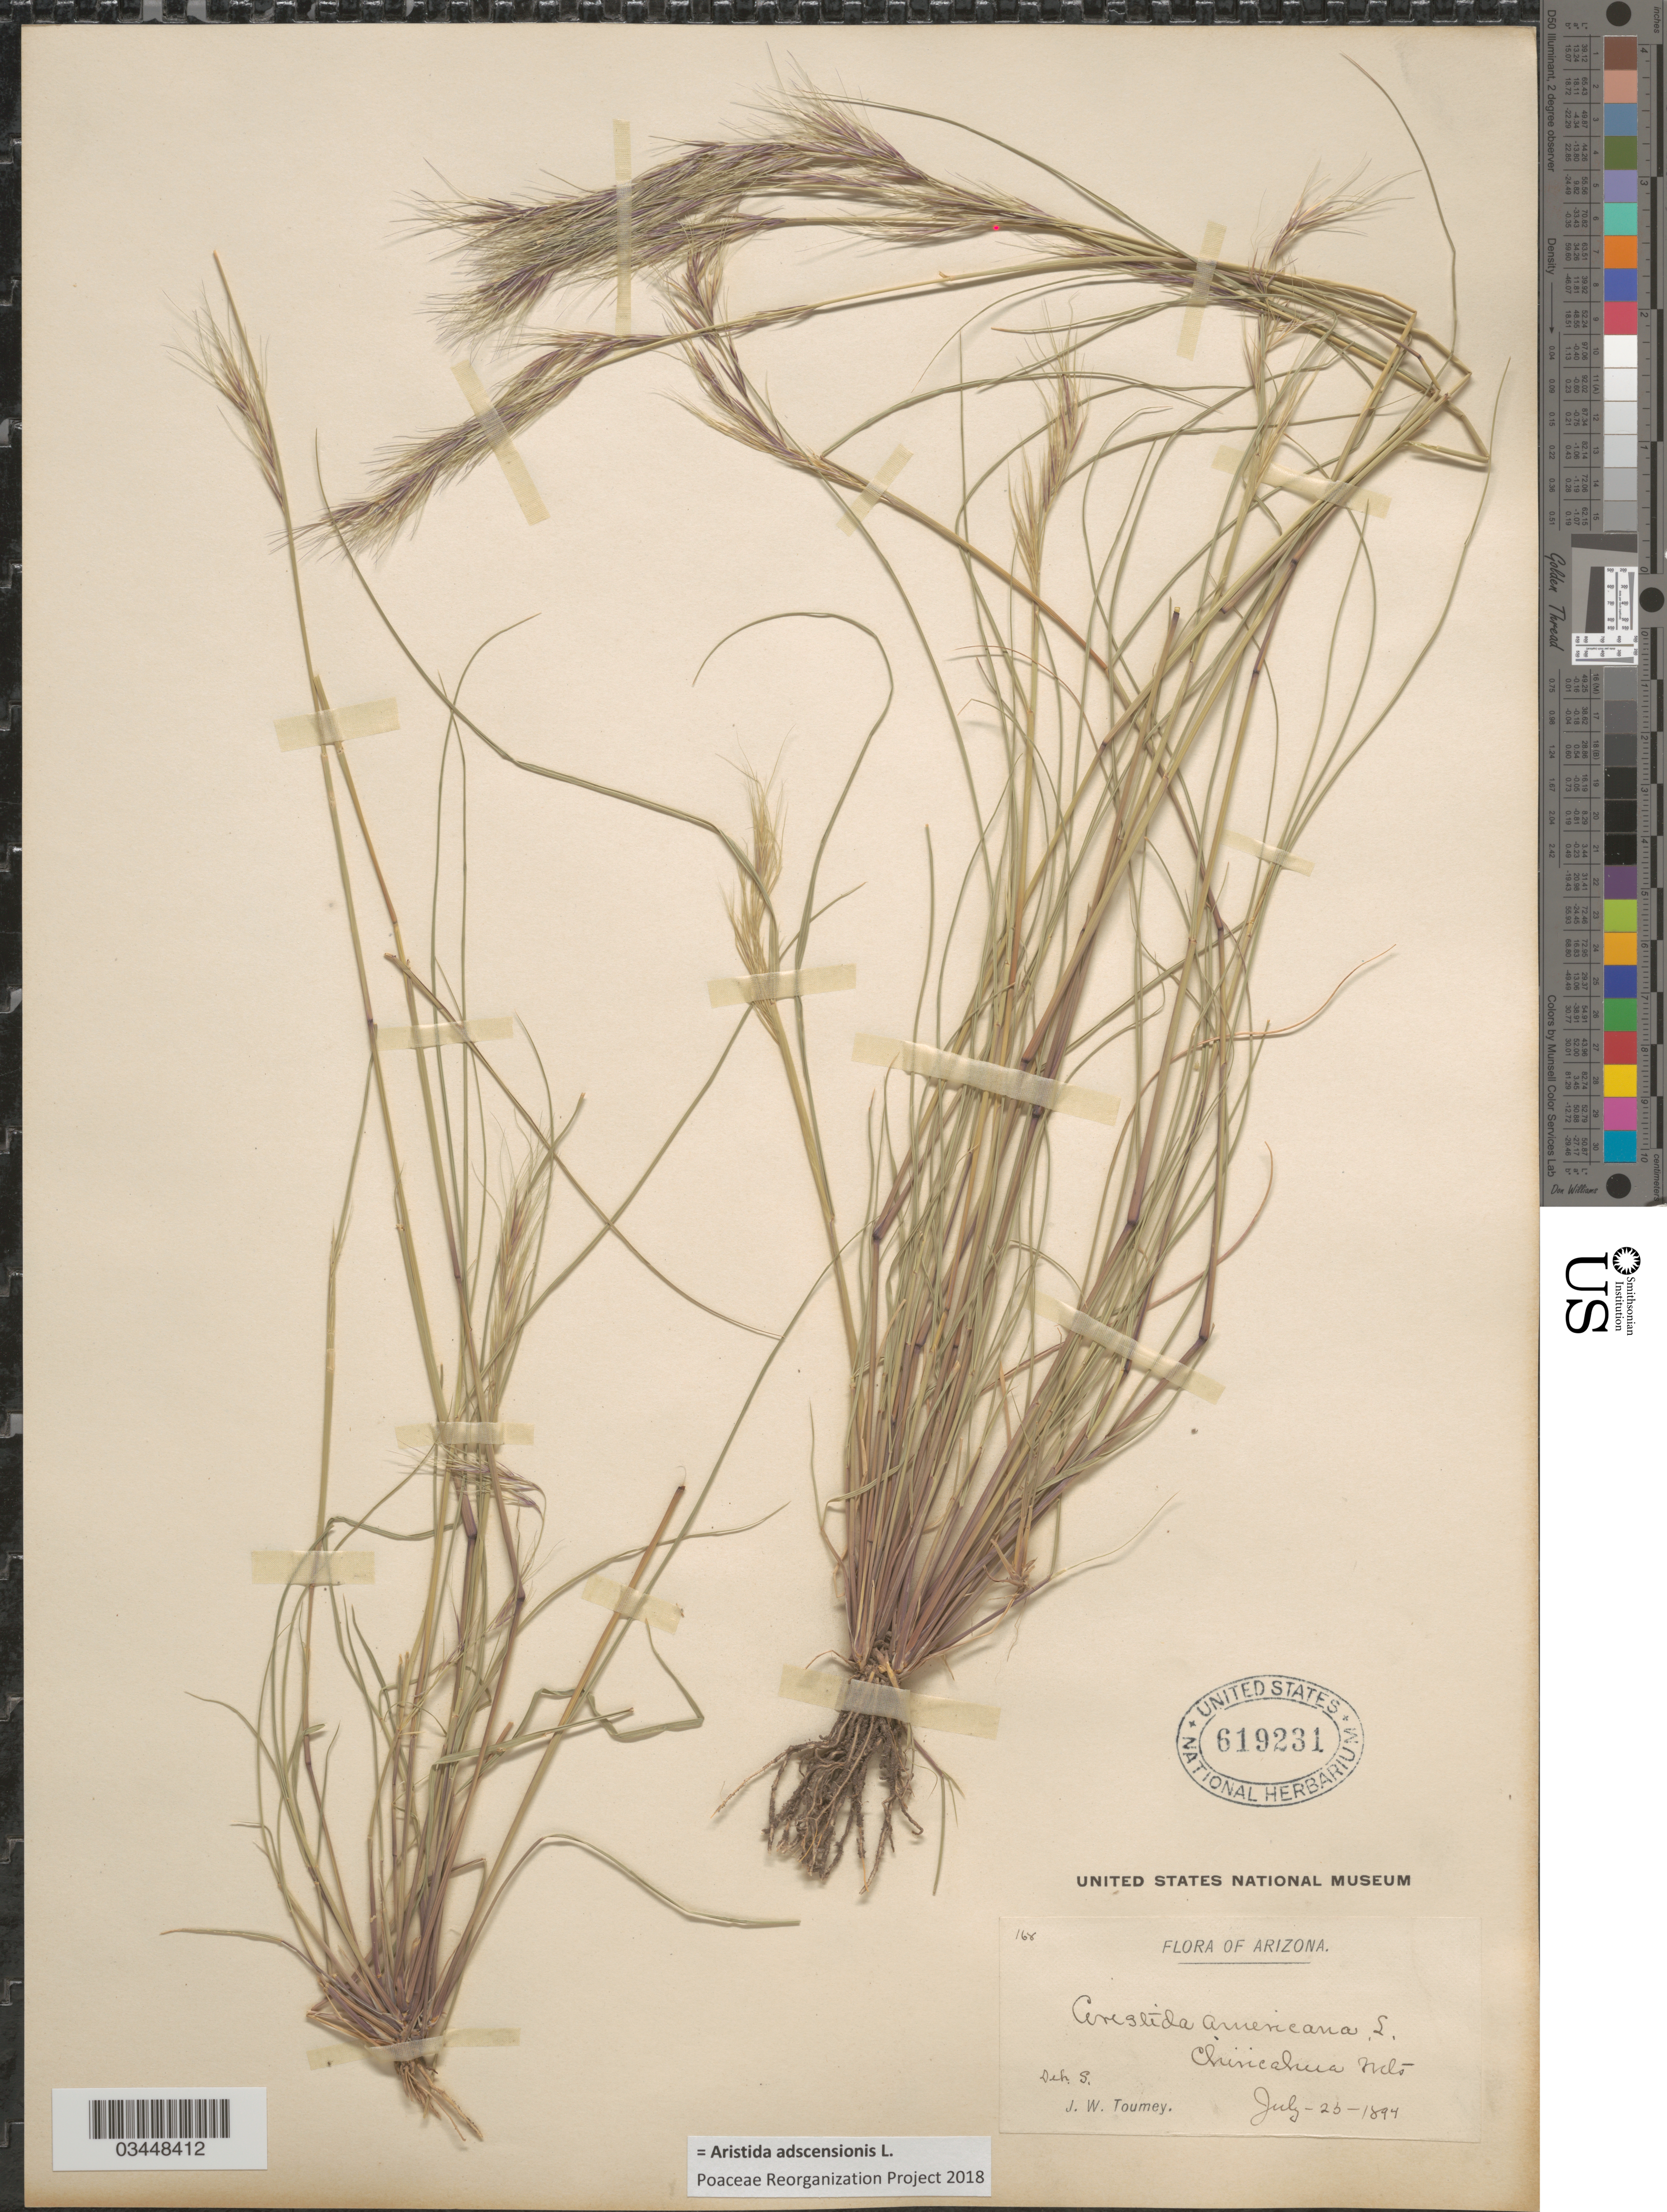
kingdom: Plantae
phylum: Tracheophyta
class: Liliopsida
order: Poales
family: Poaceae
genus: Aristida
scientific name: Aristida adscensionis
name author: L.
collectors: J. W. Toumey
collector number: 168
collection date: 1894-07-25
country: United States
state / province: Arizona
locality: Chiricahua Mts.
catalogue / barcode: US 619231